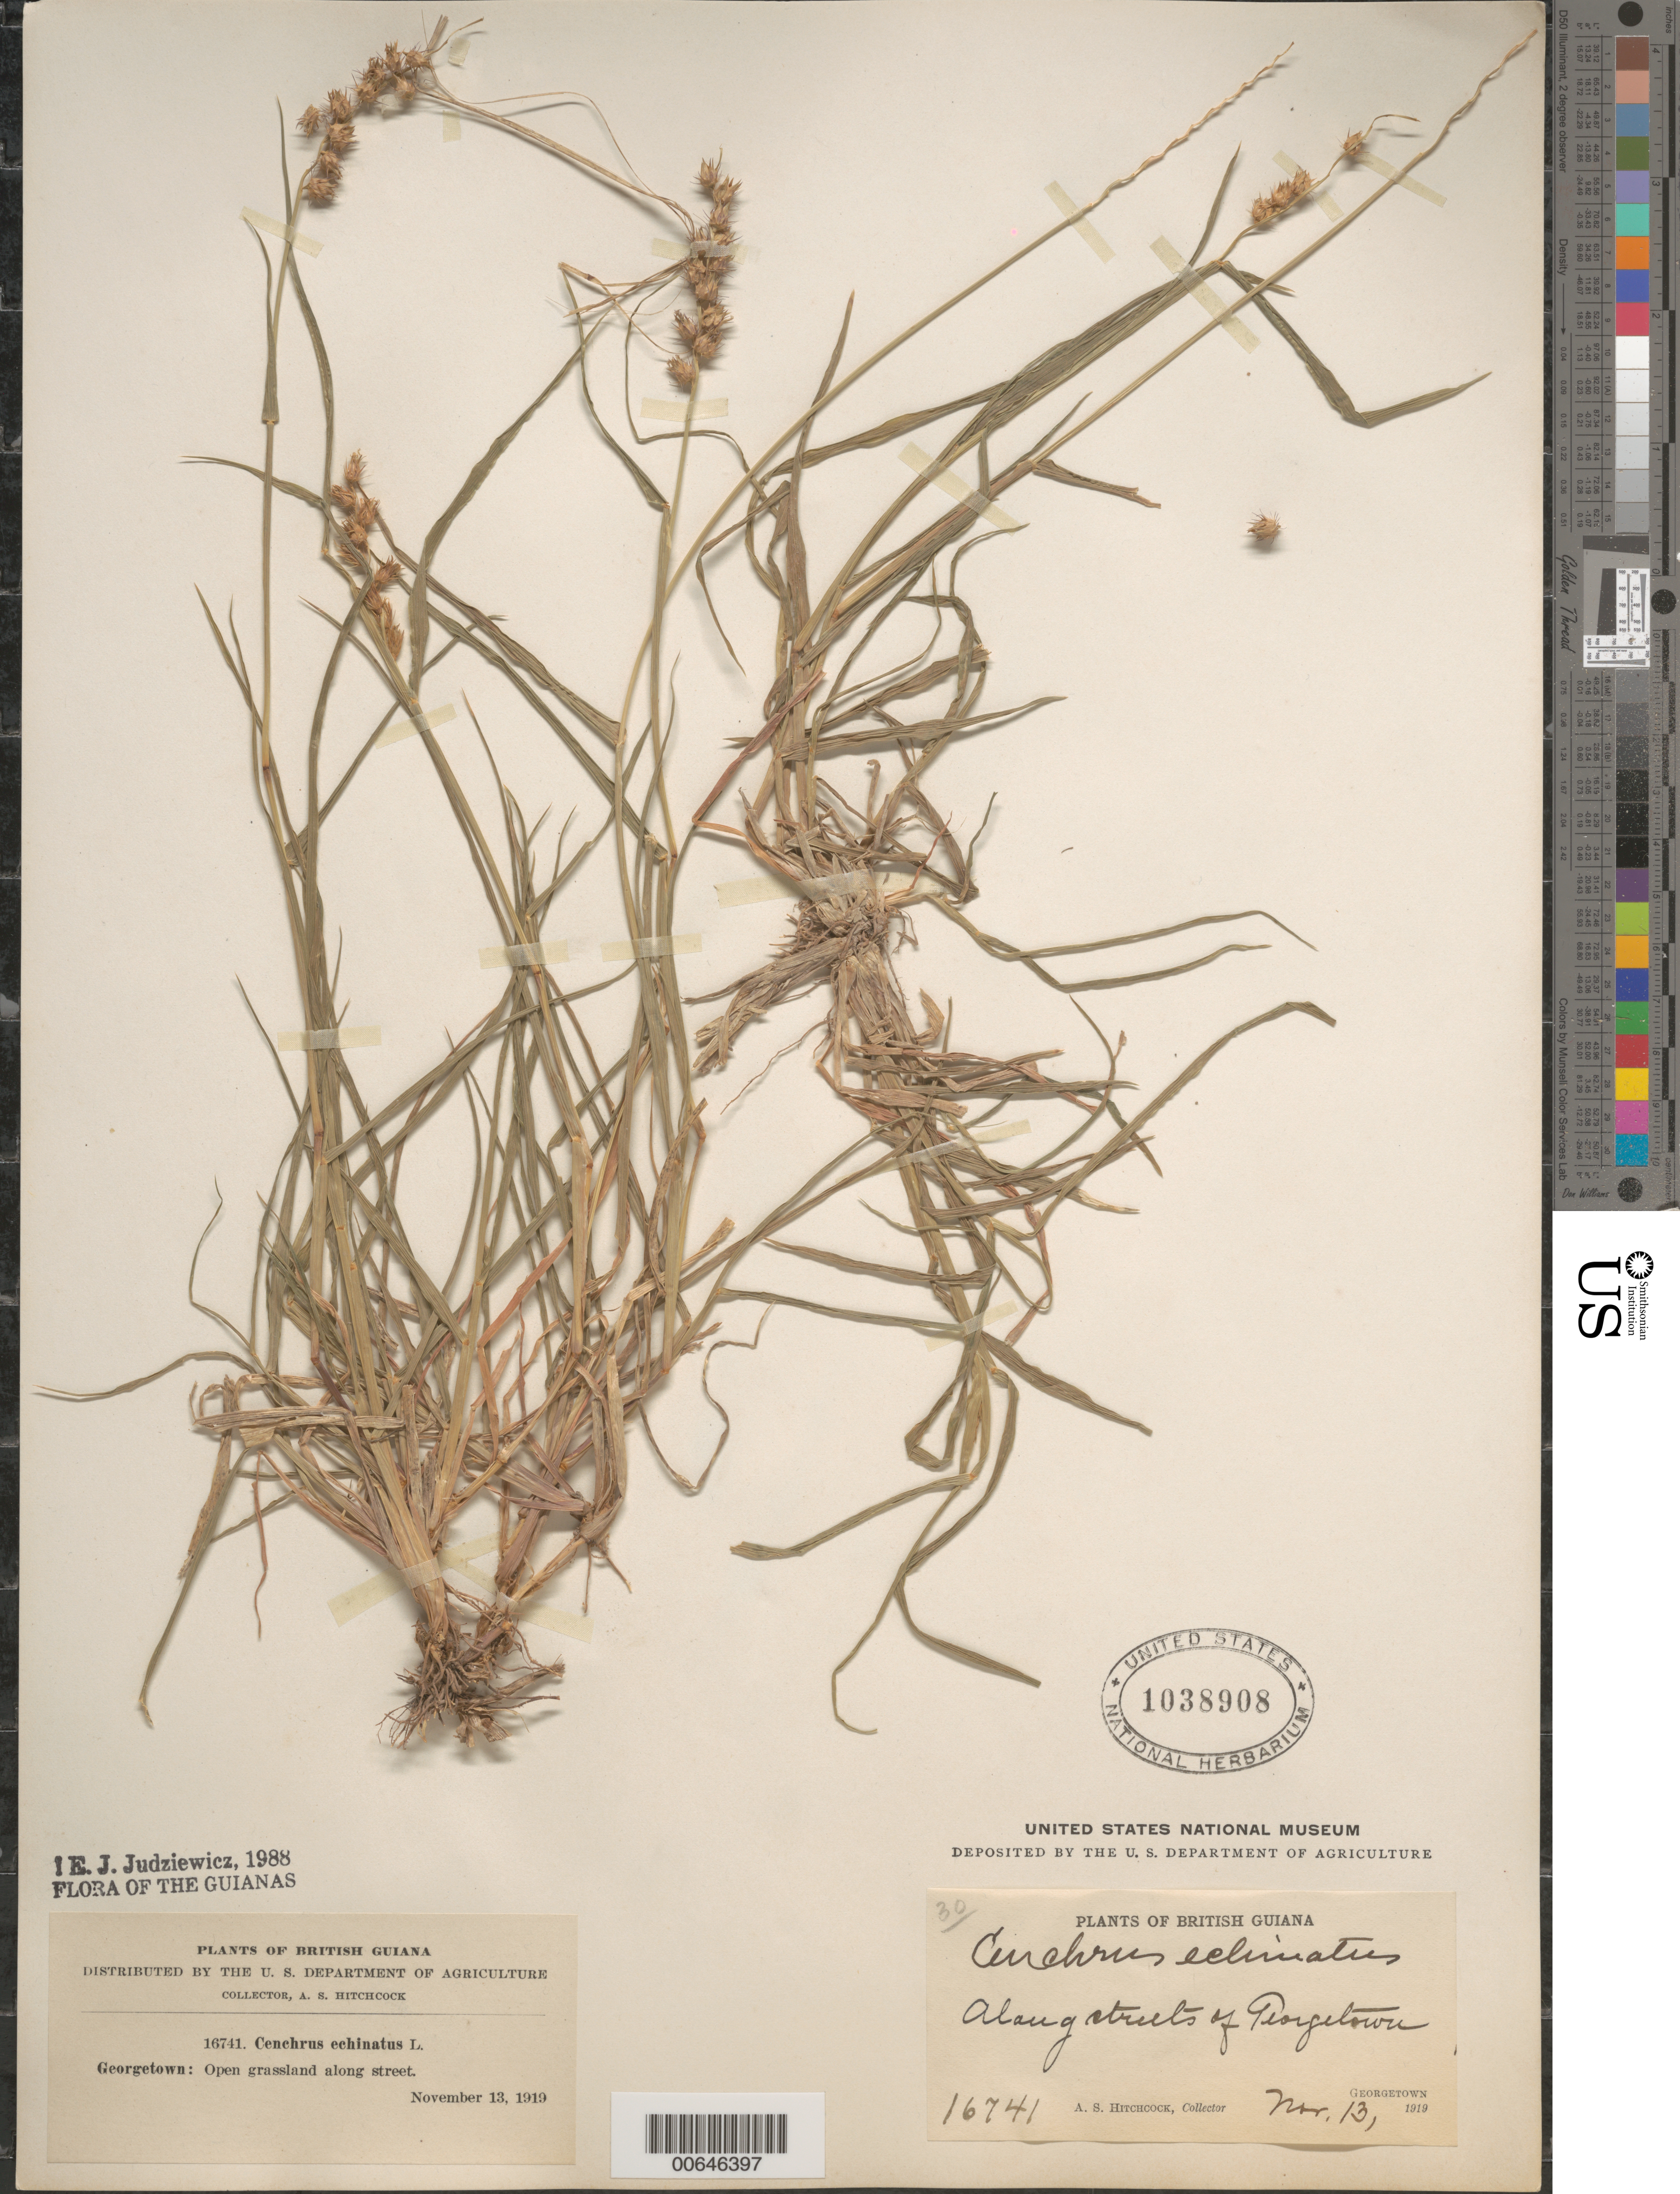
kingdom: Plantae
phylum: Tracheophyta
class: Liliopsida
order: Poales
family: Poaceae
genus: Cenchrus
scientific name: Cenchrus echinatus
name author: L.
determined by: Judziewicz, E. J.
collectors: A. S. Hitchcock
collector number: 16741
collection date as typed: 13-Nov-19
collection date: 1919-11-13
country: Guyana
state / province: Demerara-Mahaica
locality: Georgetown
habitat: Along streets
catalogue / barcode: US 1038908